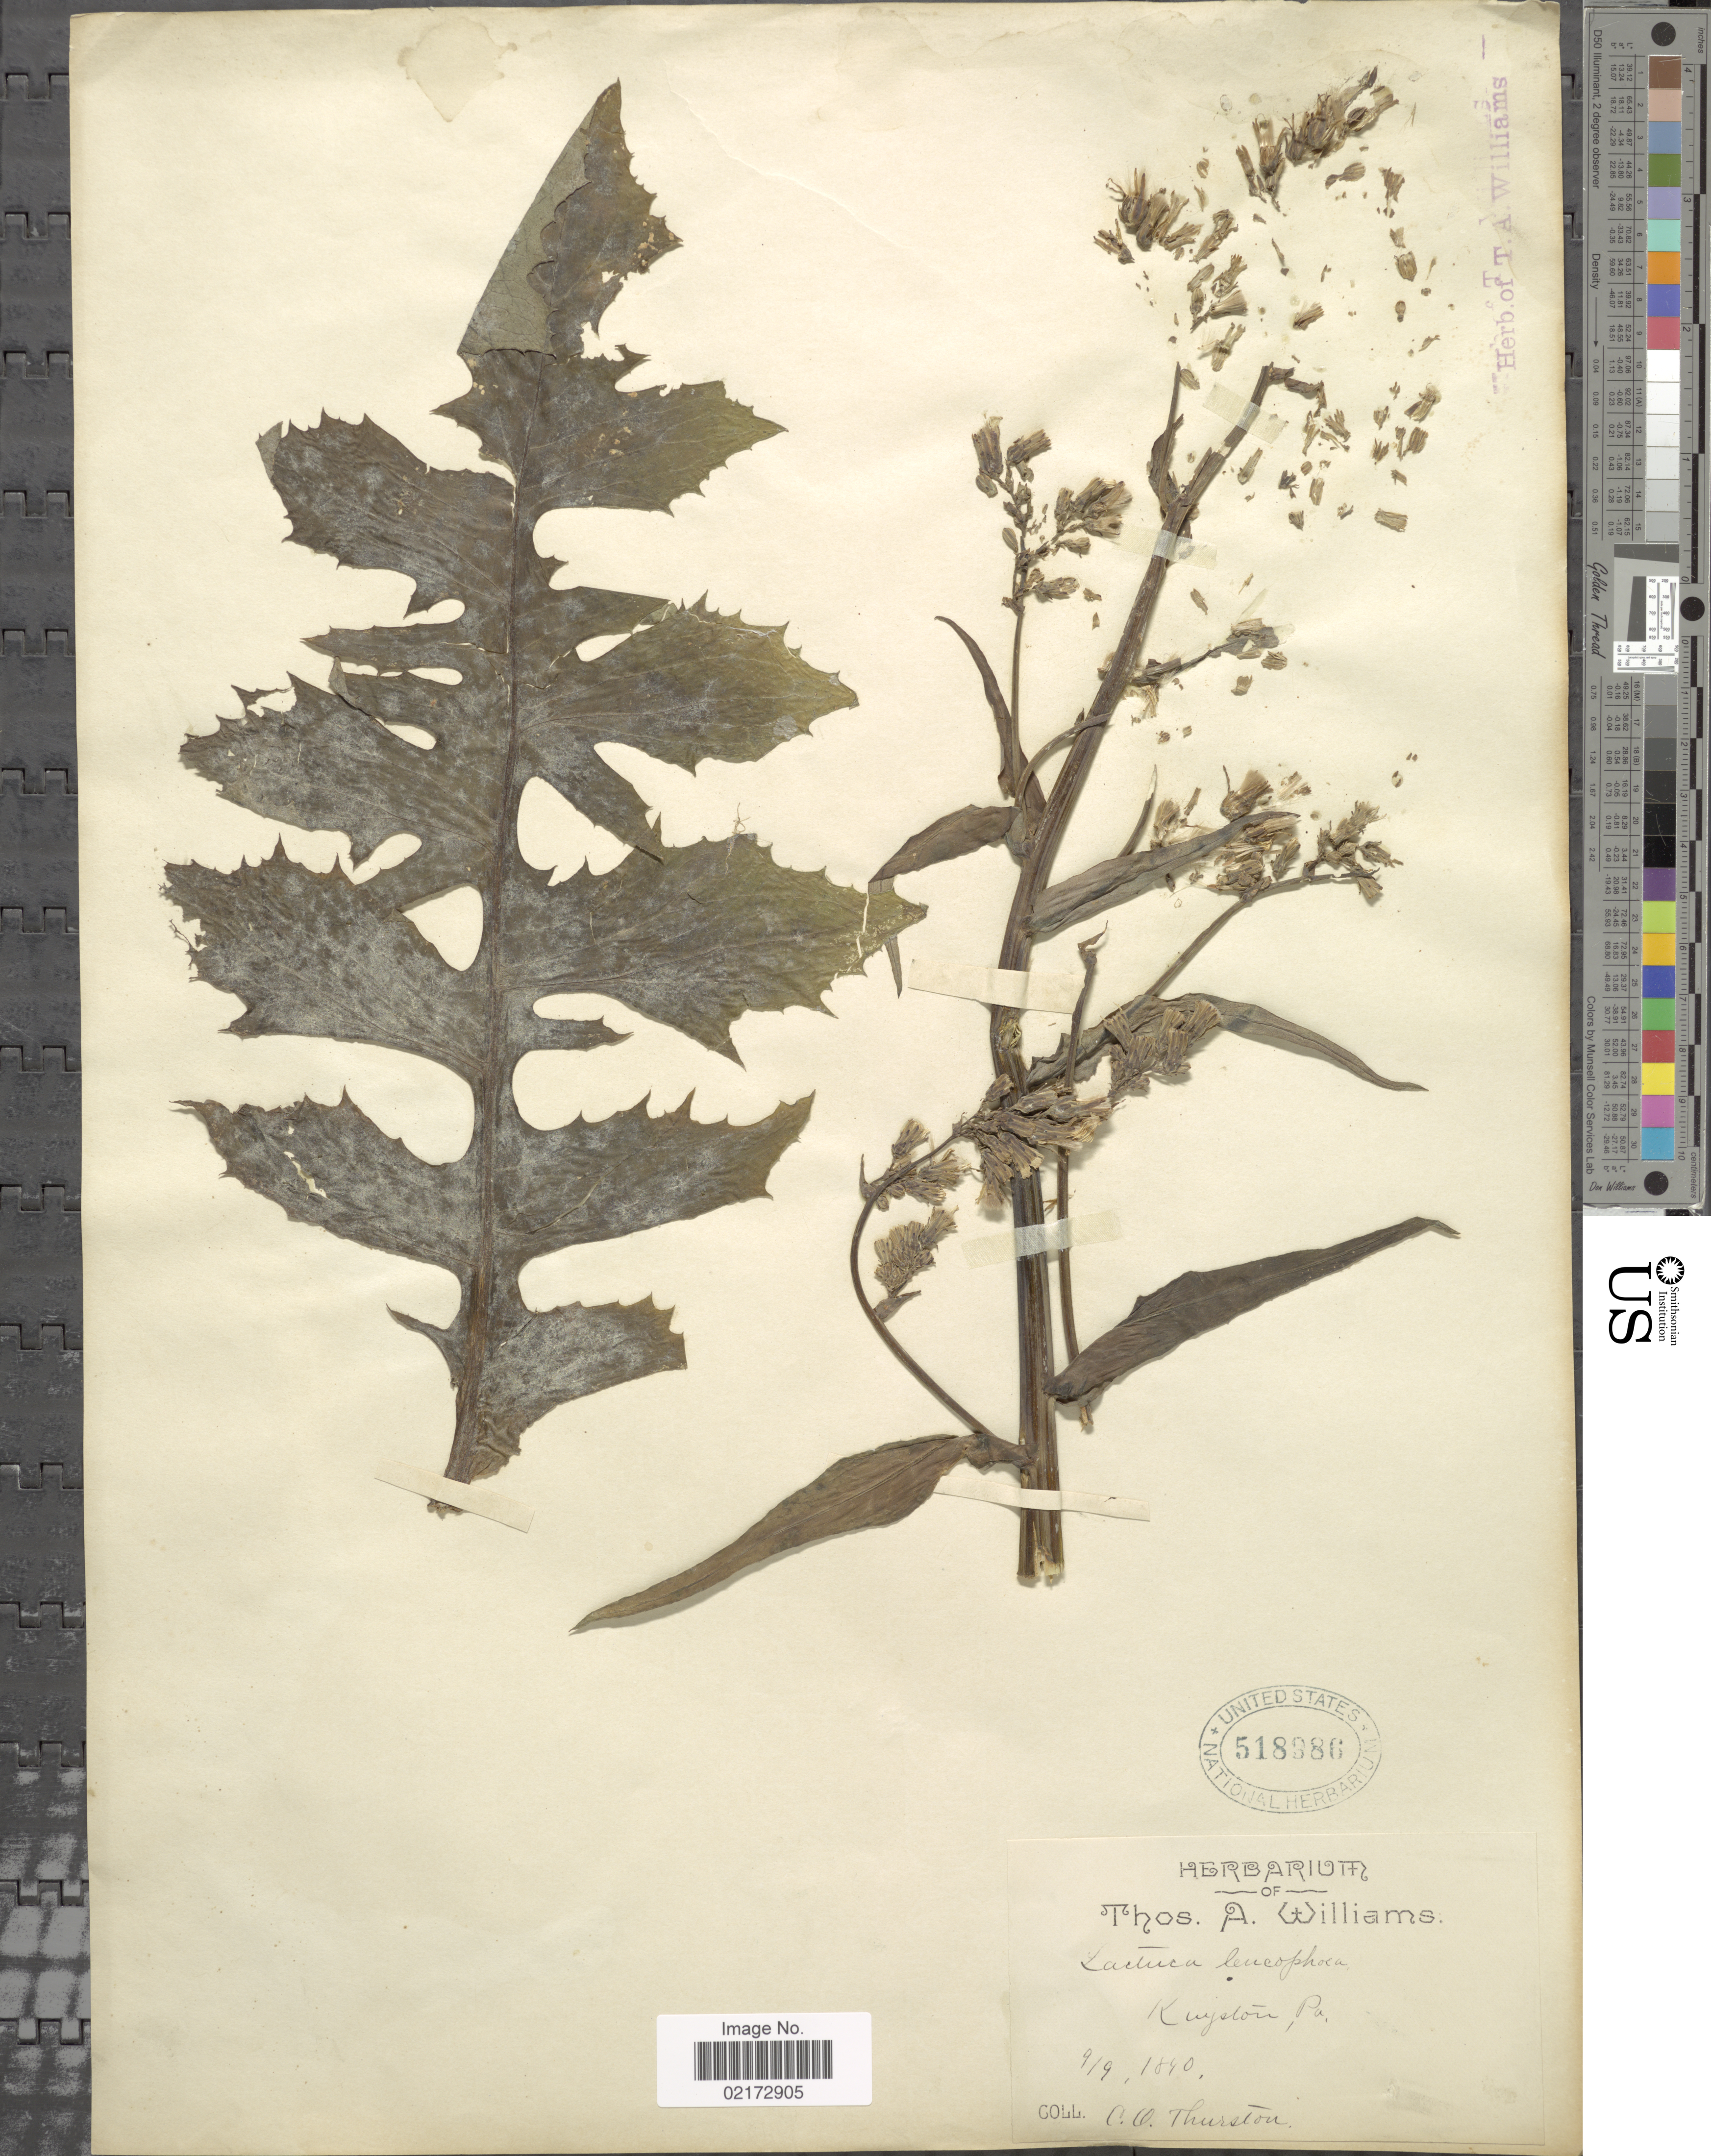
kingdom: Plantae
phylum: Tracheophyta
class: Magnoliopsida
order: Asterales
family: Asteraceae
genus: Lactuca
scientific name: Lactuca biennis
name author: (Moench) Fernald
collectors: C. Thurston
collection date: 1840-09-09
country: United States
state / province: Pennsylvania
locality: Kingston, Pa.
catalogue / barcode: US 518886